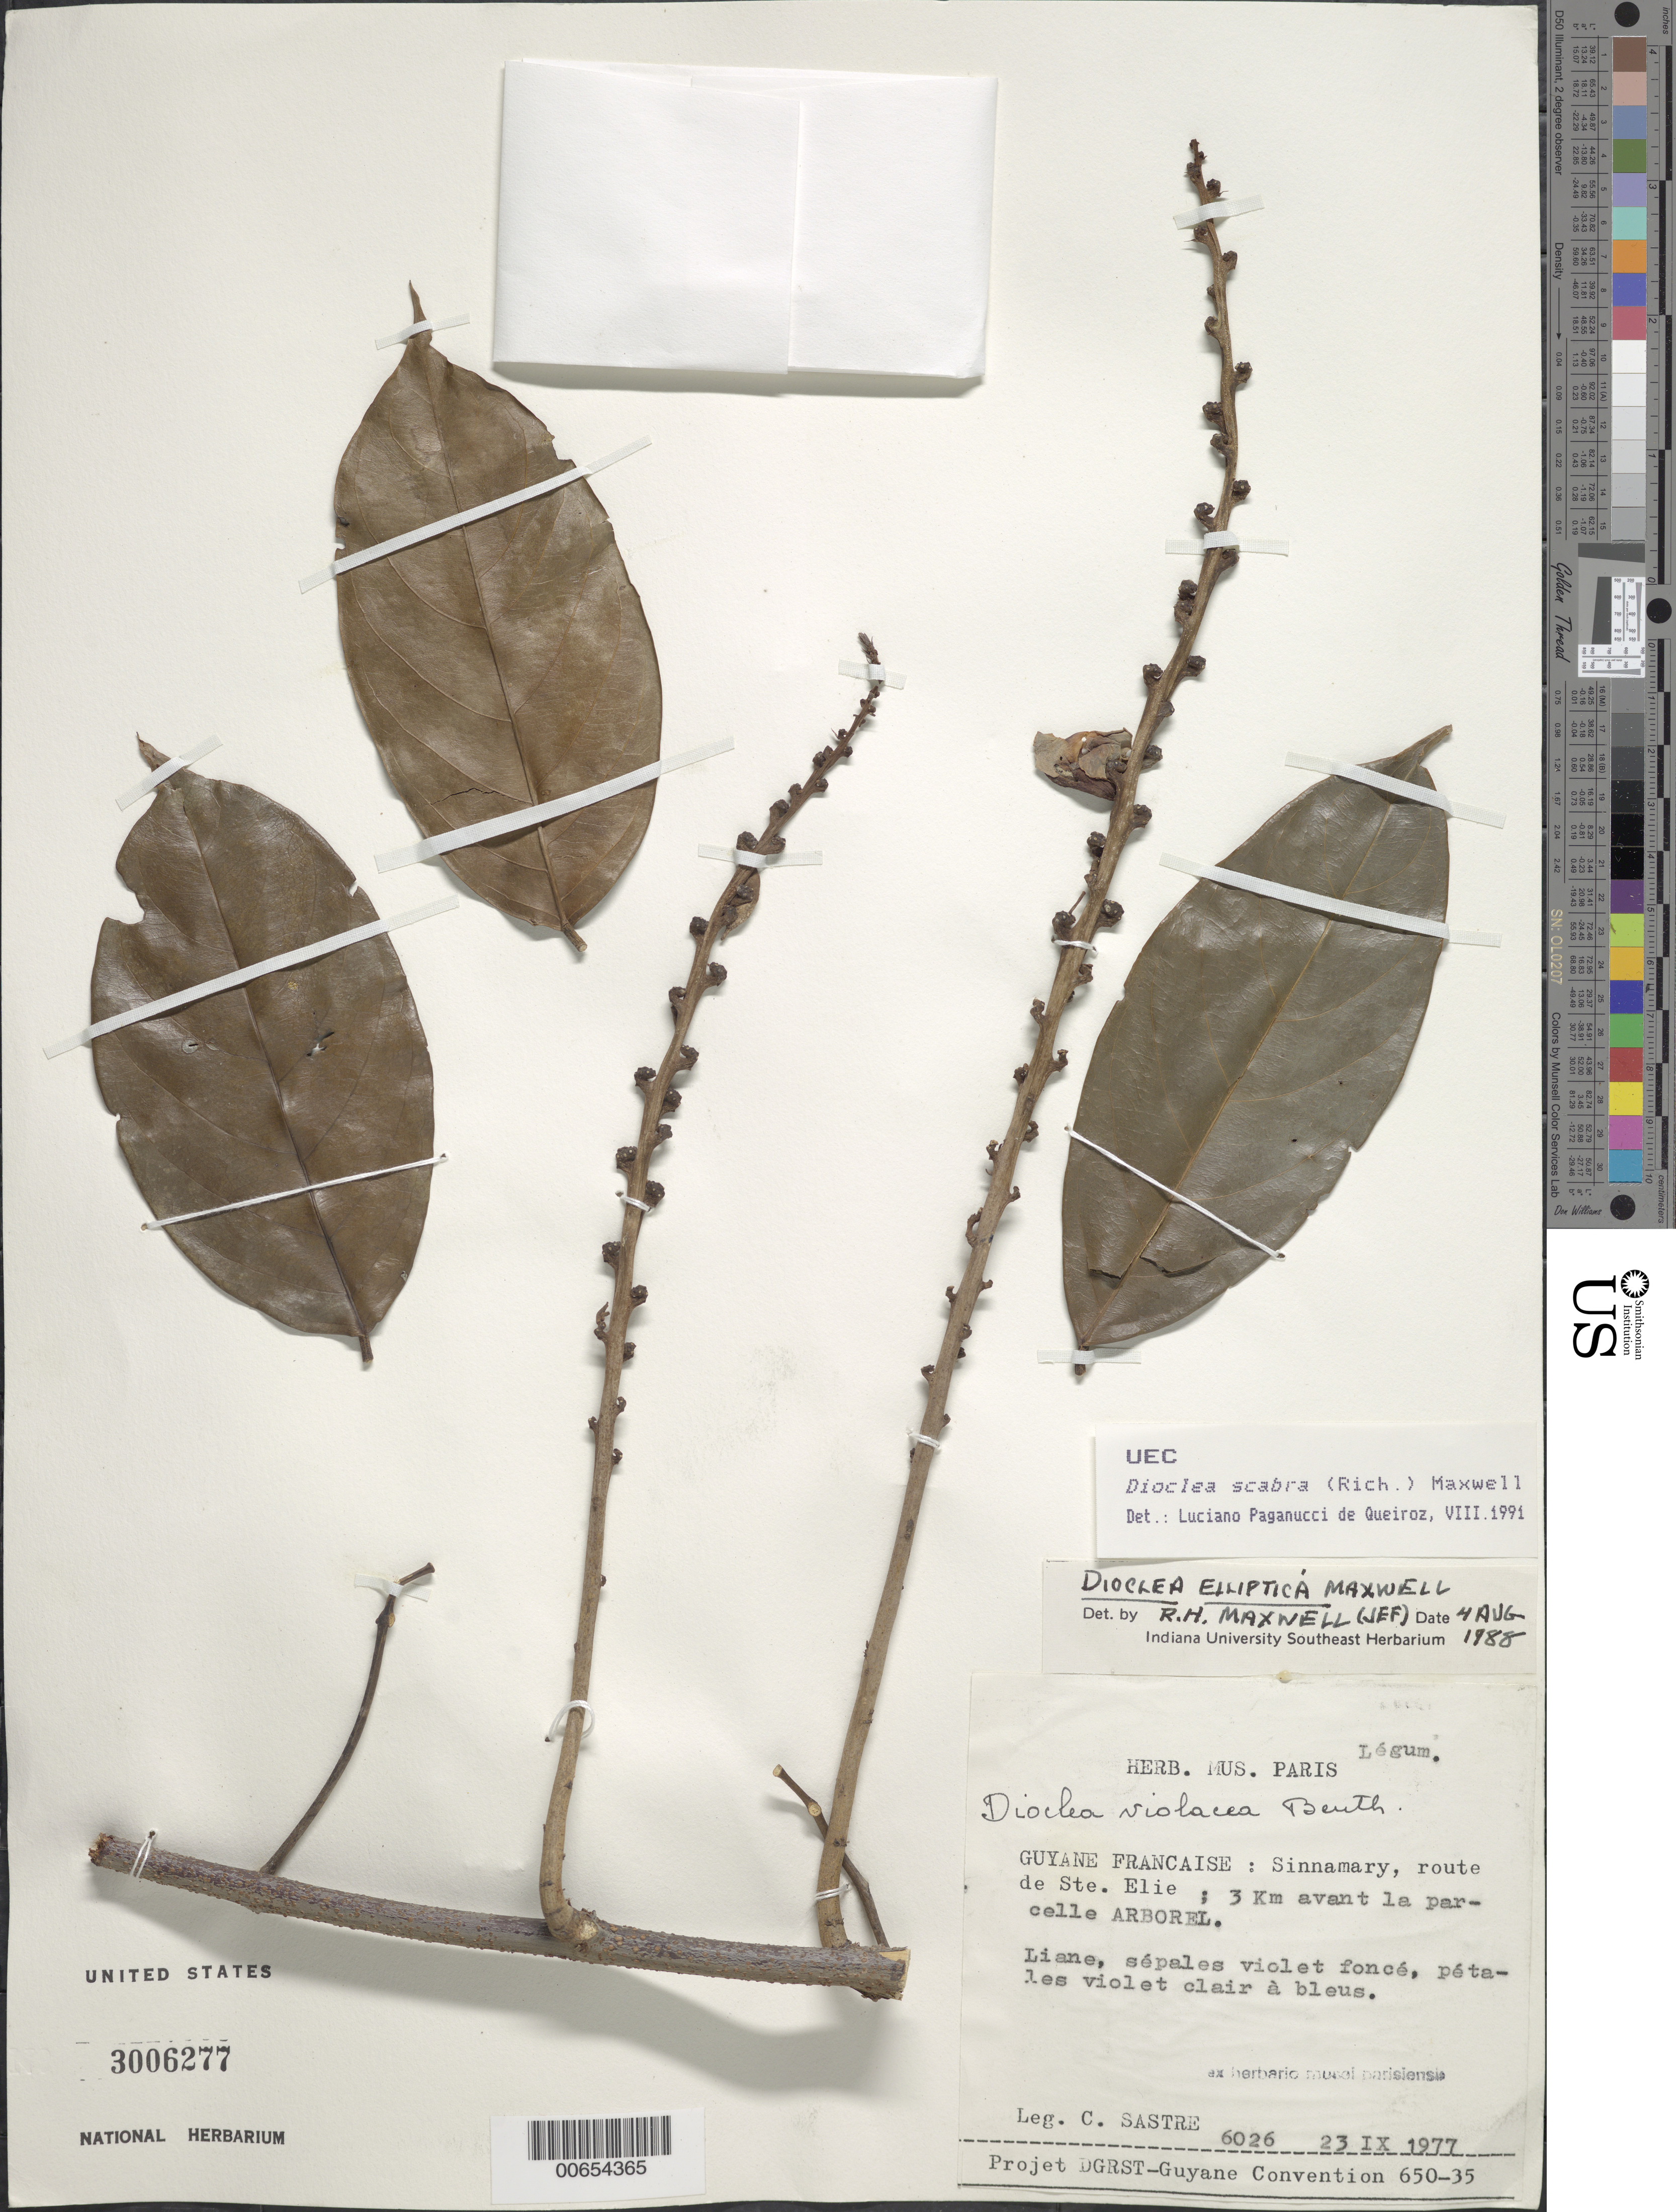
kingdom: Plantae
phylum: Tracheophyta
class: Magnoliopsida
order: Fabales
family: Fabaceae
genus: Macropsychanthus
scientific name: Macropsychanthus scaber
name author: (Rich.) L.P. Queiroz & Snak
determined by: Strong, Mark T., (BOT), Smithsonian Institution - National Museum of Natural History (UNITED STATES)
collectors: C. H. L. Sastre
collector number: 6026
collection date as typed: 23-Sep-77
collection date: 1977-09-23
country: French Guiana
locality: Sinnamary, Piste de Saint-Élie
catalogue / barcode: US 3006277